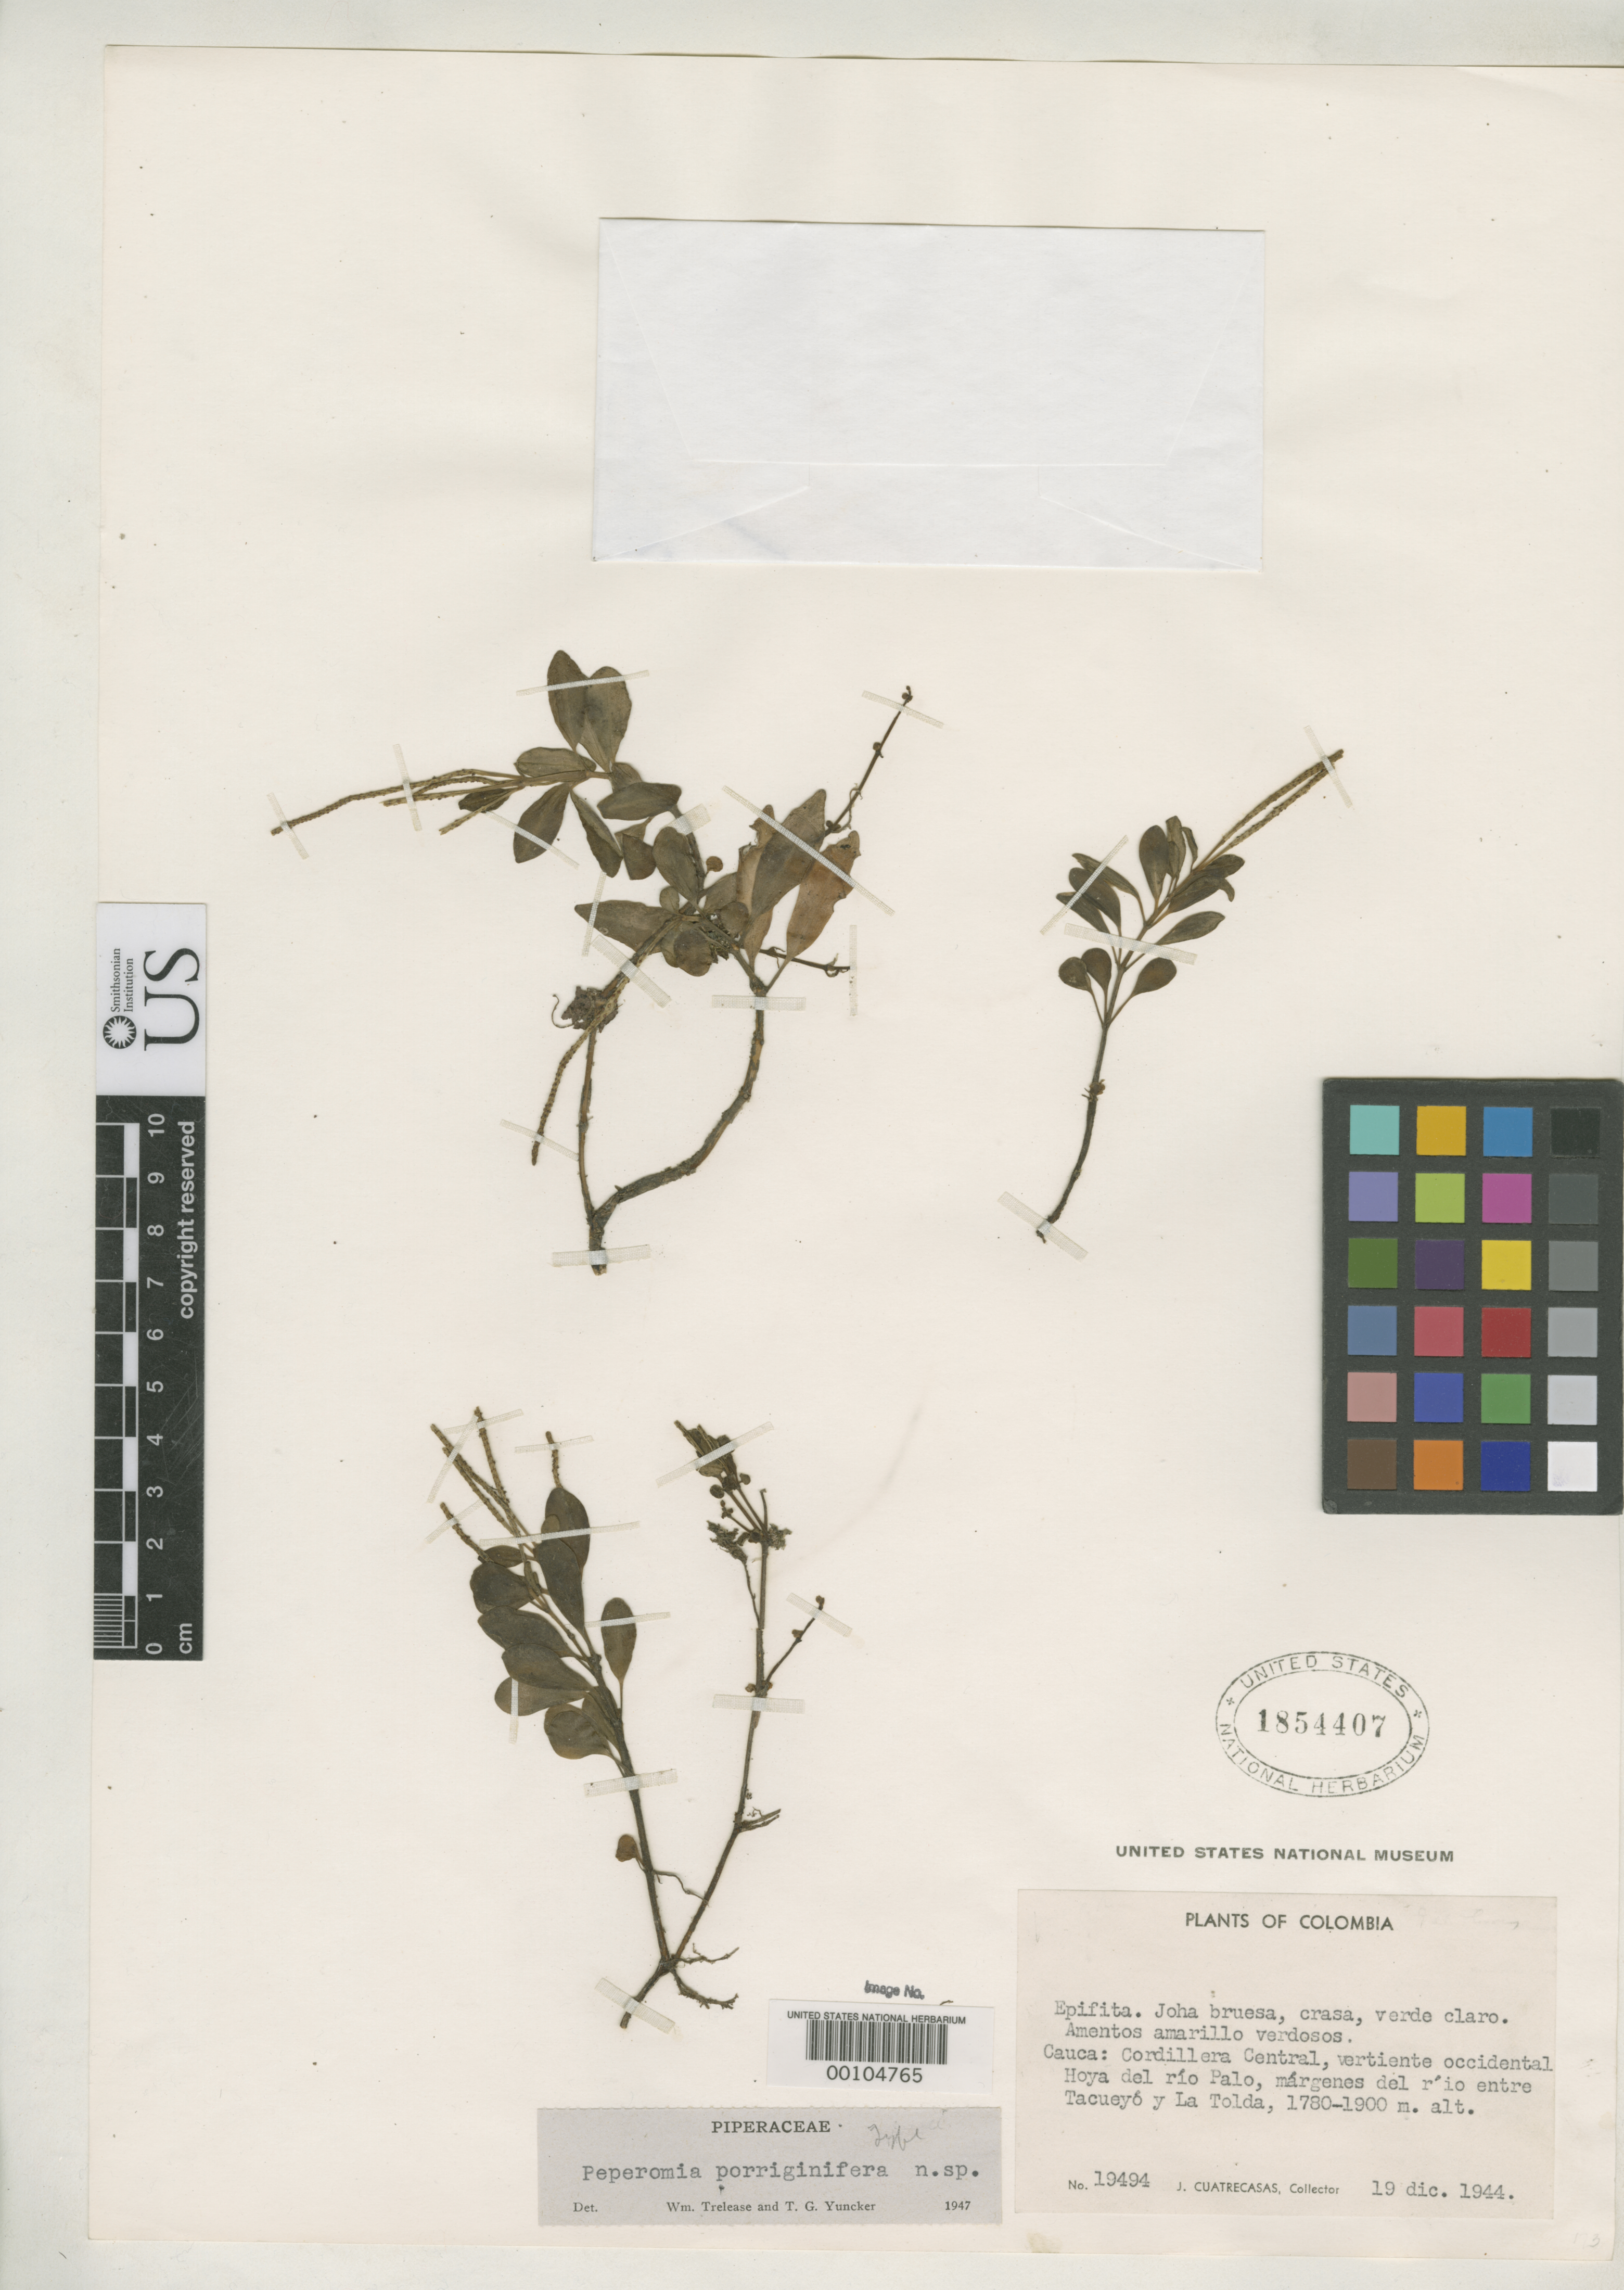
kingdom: Plantae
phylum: Tracheophyta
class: Magnoliopsida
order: Piperales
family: Piperaceae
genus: Peperomia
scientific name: Peperomia porriginifera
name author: Trel. & Yunck.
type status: Holotype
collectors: J. Cuatrecasas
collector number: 19494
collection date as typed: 19 Dec 1944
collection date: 1944-12-19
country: Colombia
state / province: Cauca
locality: Rio Palo Valley, between Tacueyo and La Tolda.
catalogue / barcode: US 1854407